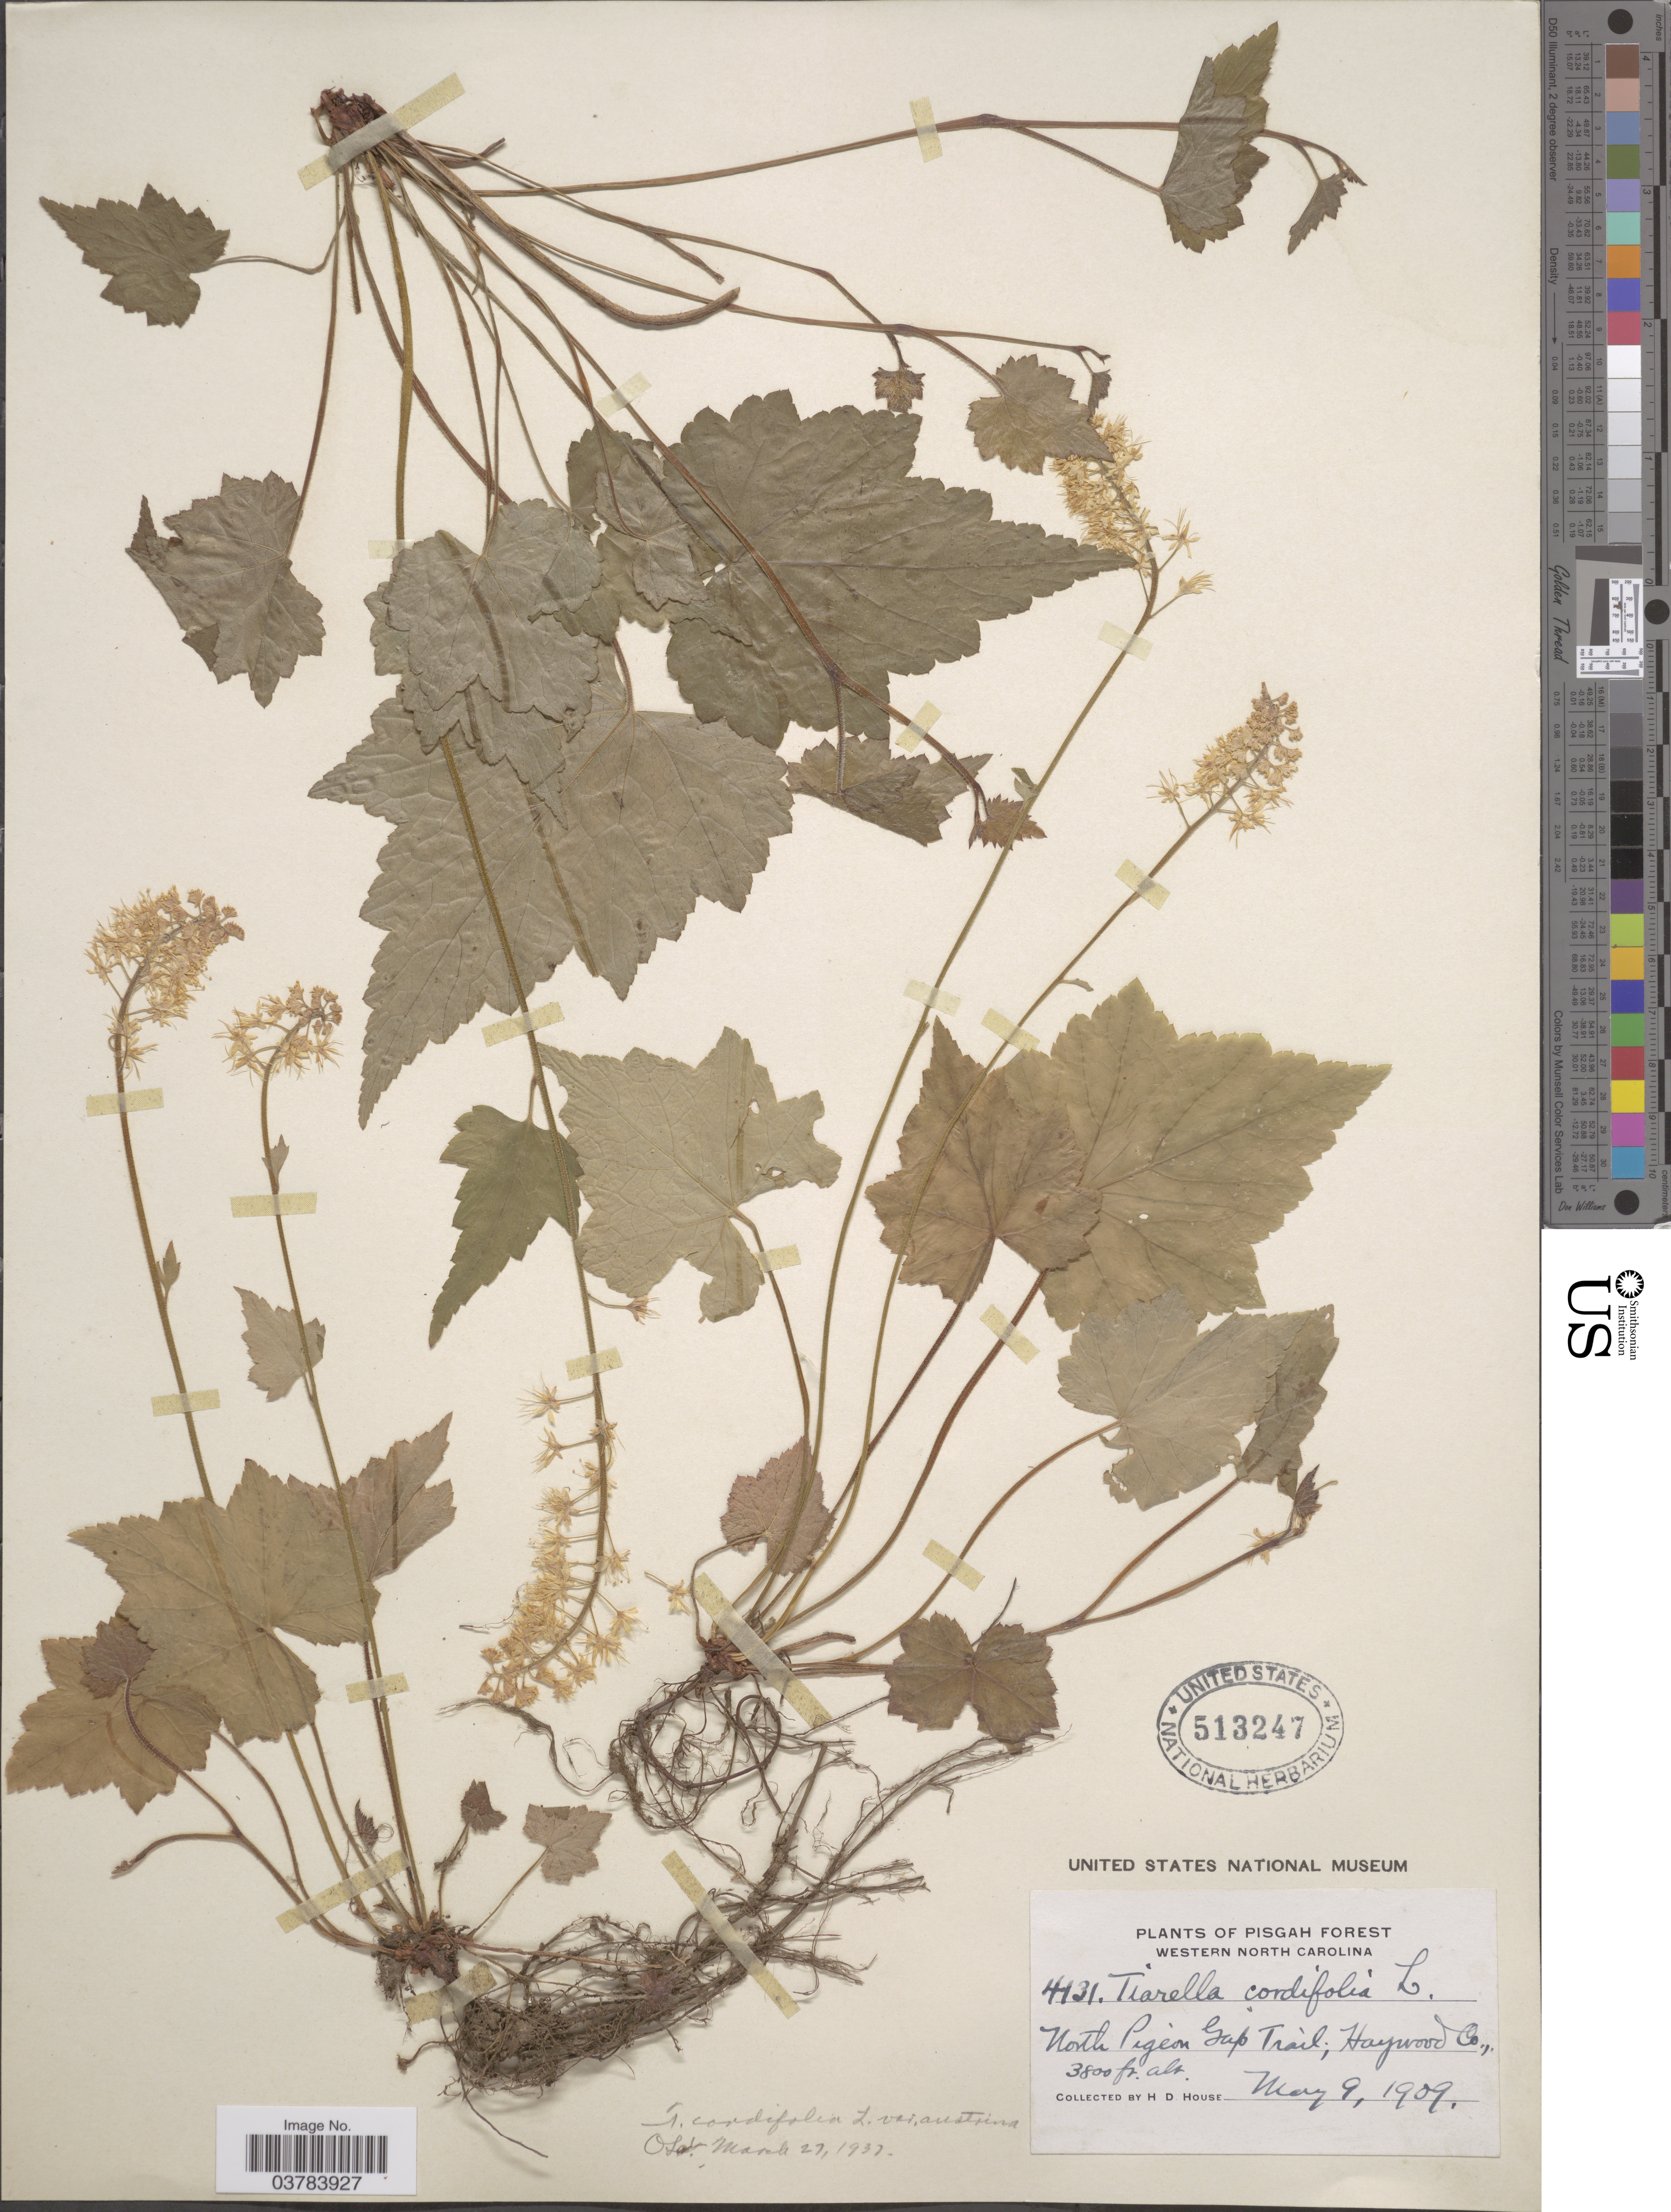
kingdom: Plantae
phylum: Tracheophyta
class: Magnoliopsida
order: Saxifragales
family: Saxifragaceae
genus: Tiarella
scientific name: Tiarella cordifolia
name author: L.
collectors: H. D. House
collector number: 4131*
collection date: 1909-05-09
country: United States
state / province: North Carolina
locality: Pisgah Forest. Western North Carolina. North Pigeon Gap Trail; Haywood Co.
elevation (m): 1158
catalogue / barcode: US 513247